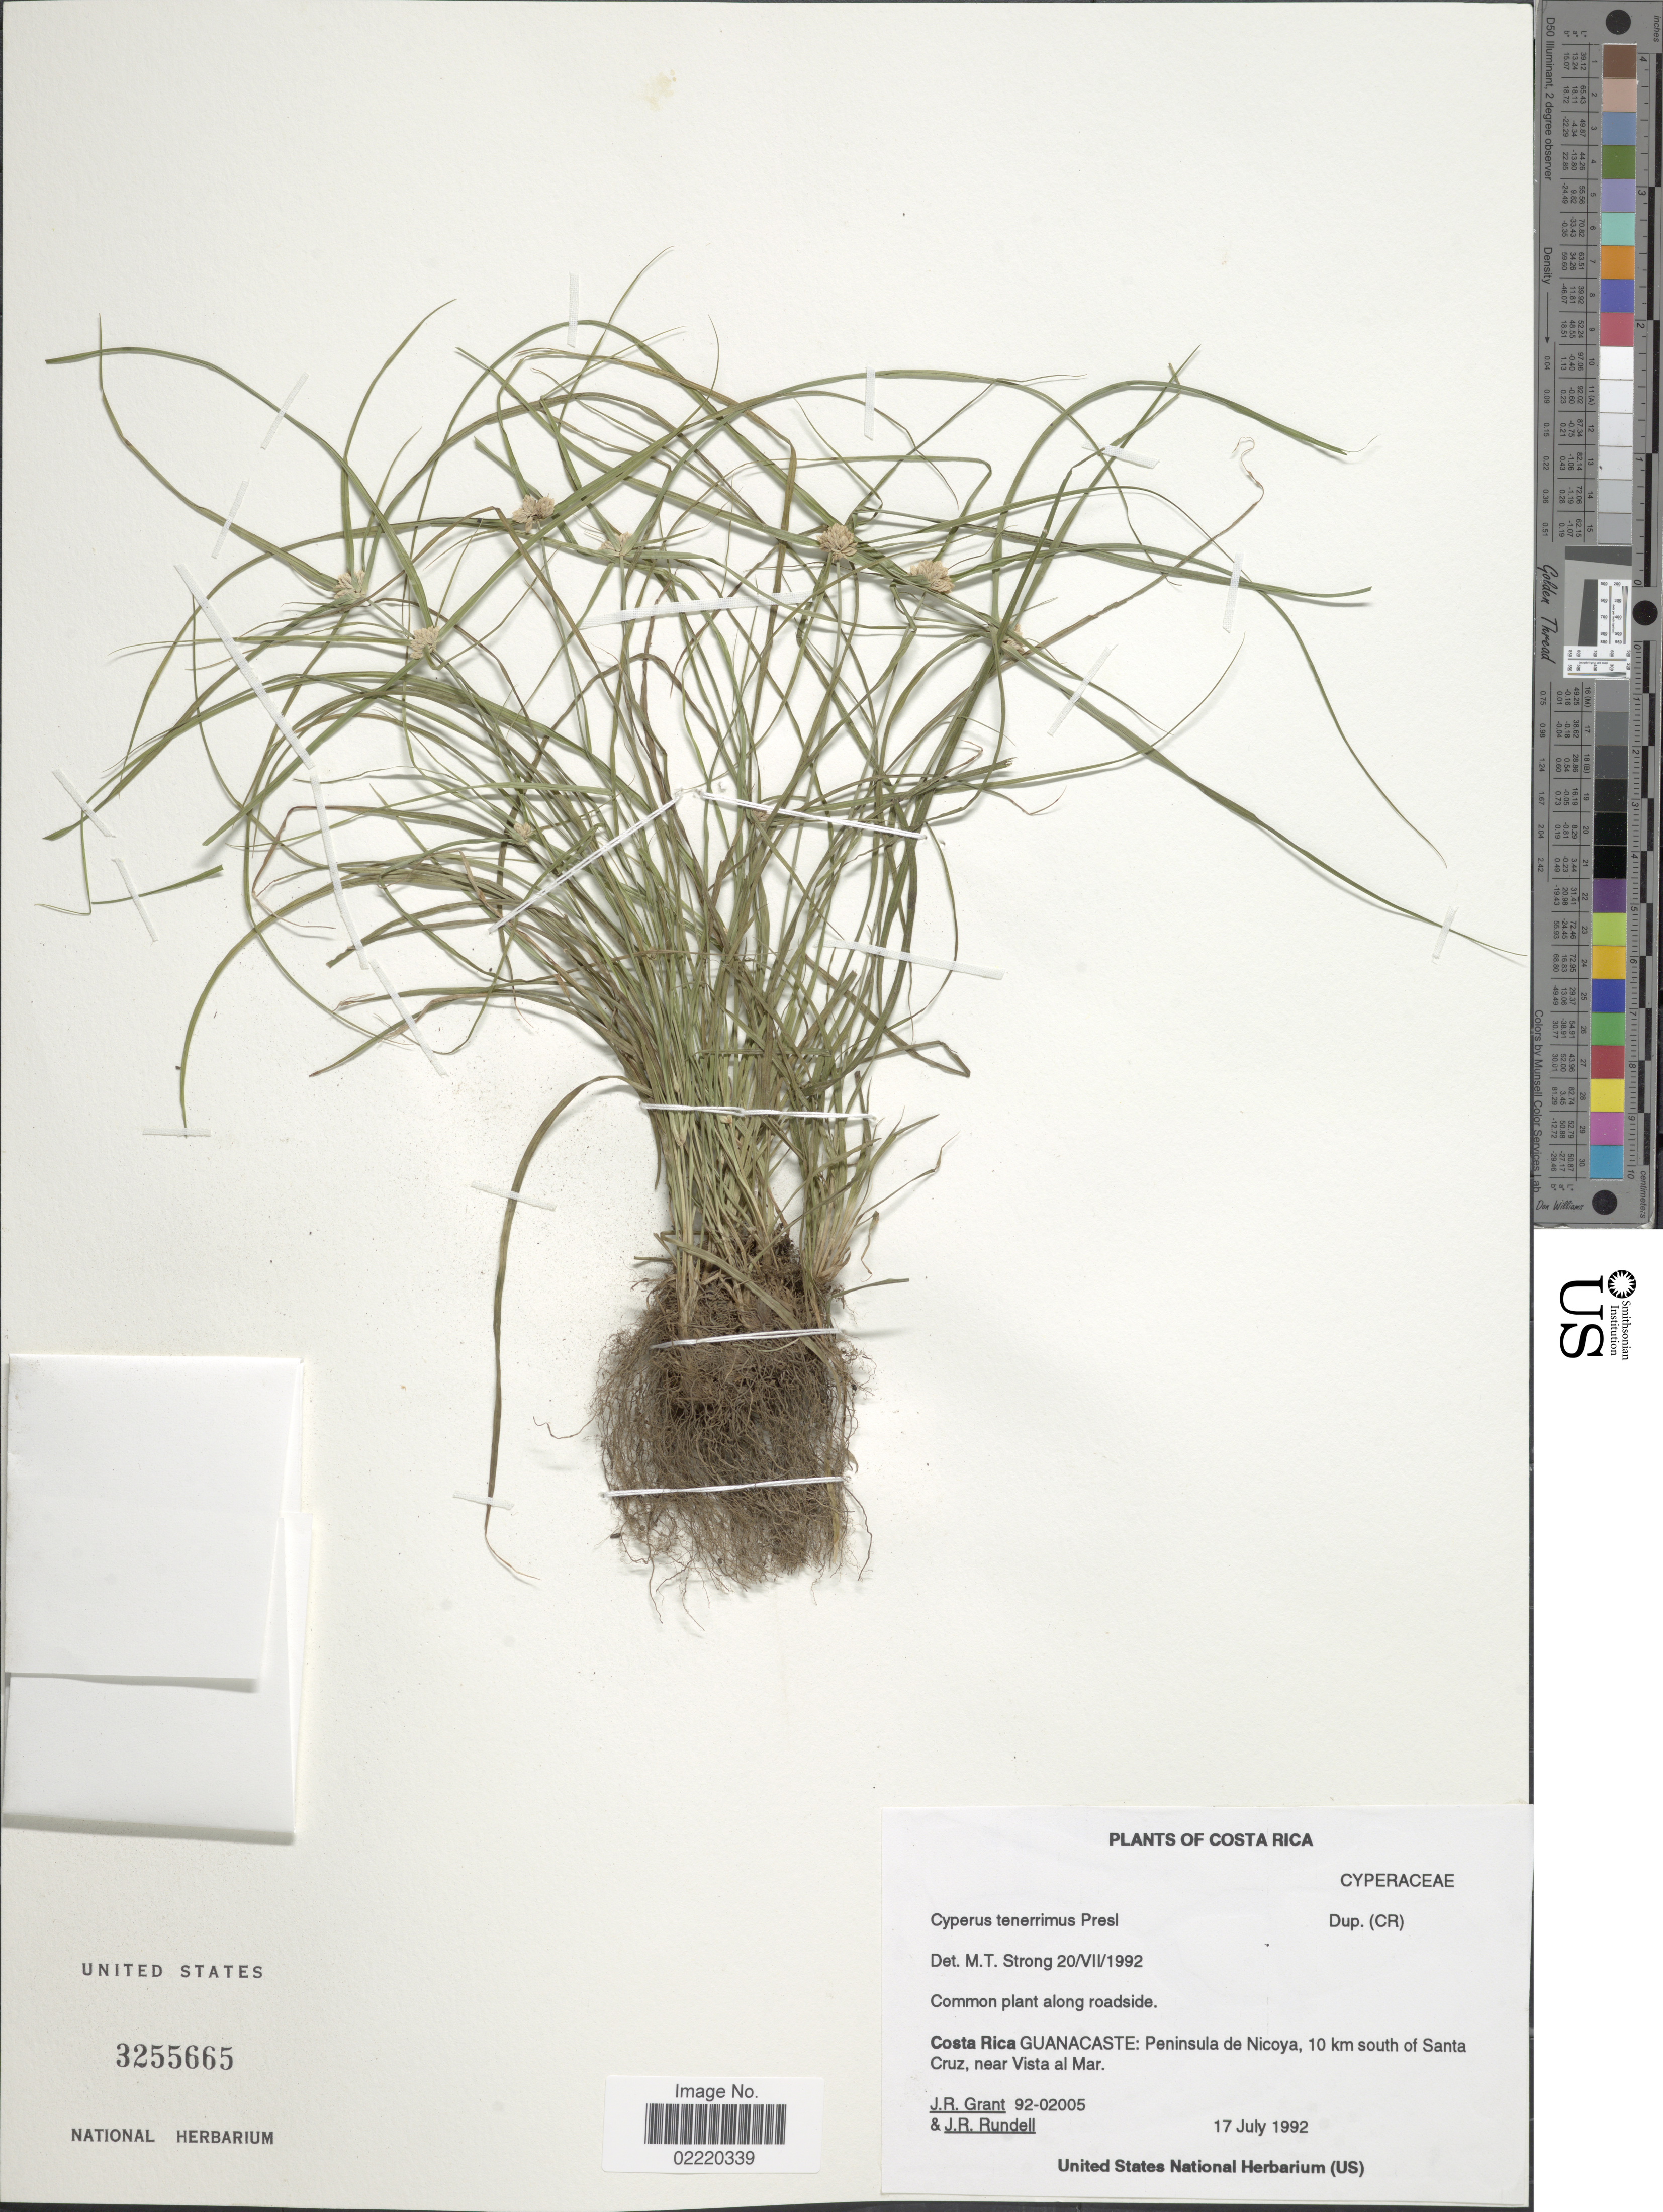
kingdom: Plantae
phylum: Tracheophyta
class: Liliopsida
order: Poales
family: Cyperaceae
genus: Cyperus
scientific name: Cyperus tenerrimus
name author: J. Presl & C. Presl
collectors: J. Grant & J. R. Rundell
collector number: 92-02005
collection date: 1992-07-17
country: Costa Rica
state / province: Guanacaste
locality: Peninsula de Nicoya, 10 km south of Santa Cruz, near Vista al Mar, common along roadside.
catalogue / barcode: US 3255665